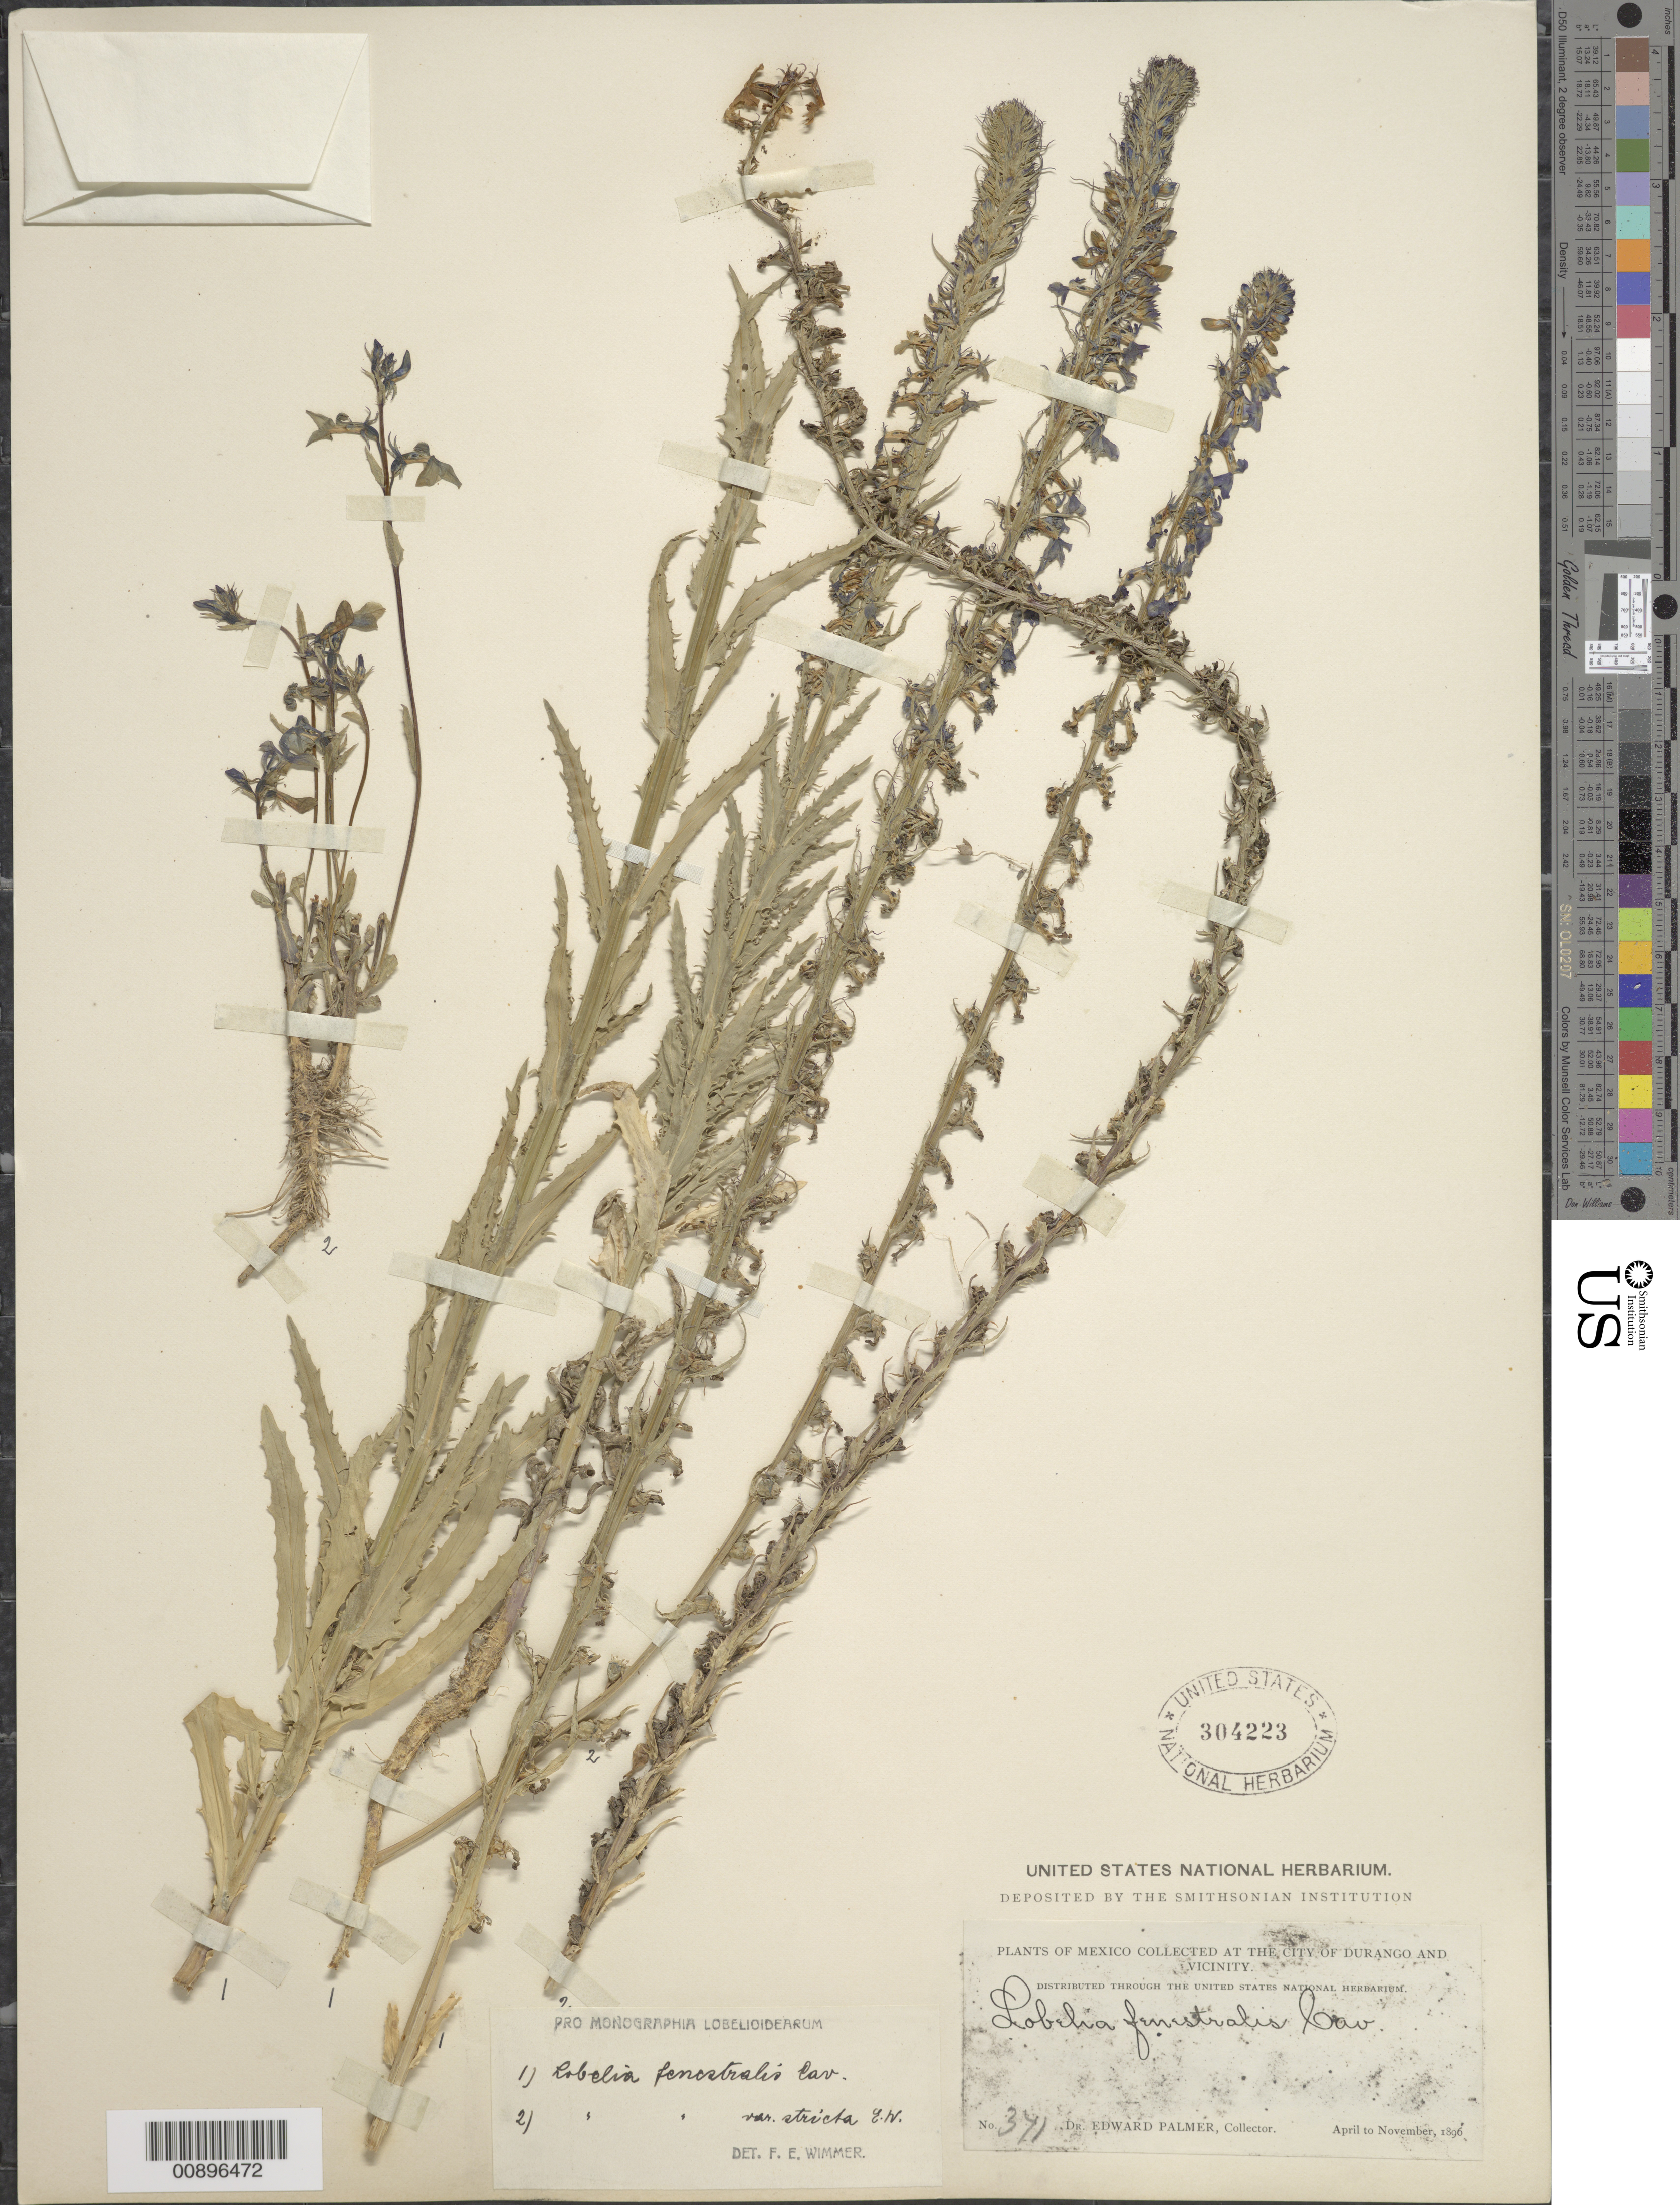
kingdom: Plantae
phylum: Tracheophyta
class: Magnoliopsida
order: Asterales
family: Campanulaceae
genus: Lobelia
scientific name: Lobelia fenestralis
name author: Cav.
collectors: E. Palmer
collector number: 371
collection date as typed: Apr 1896 to -- Nov 1896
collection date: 1896-04/1896-11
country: Mexico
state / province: Durango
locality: City of Durango and vicinity.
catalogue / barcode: US 304223